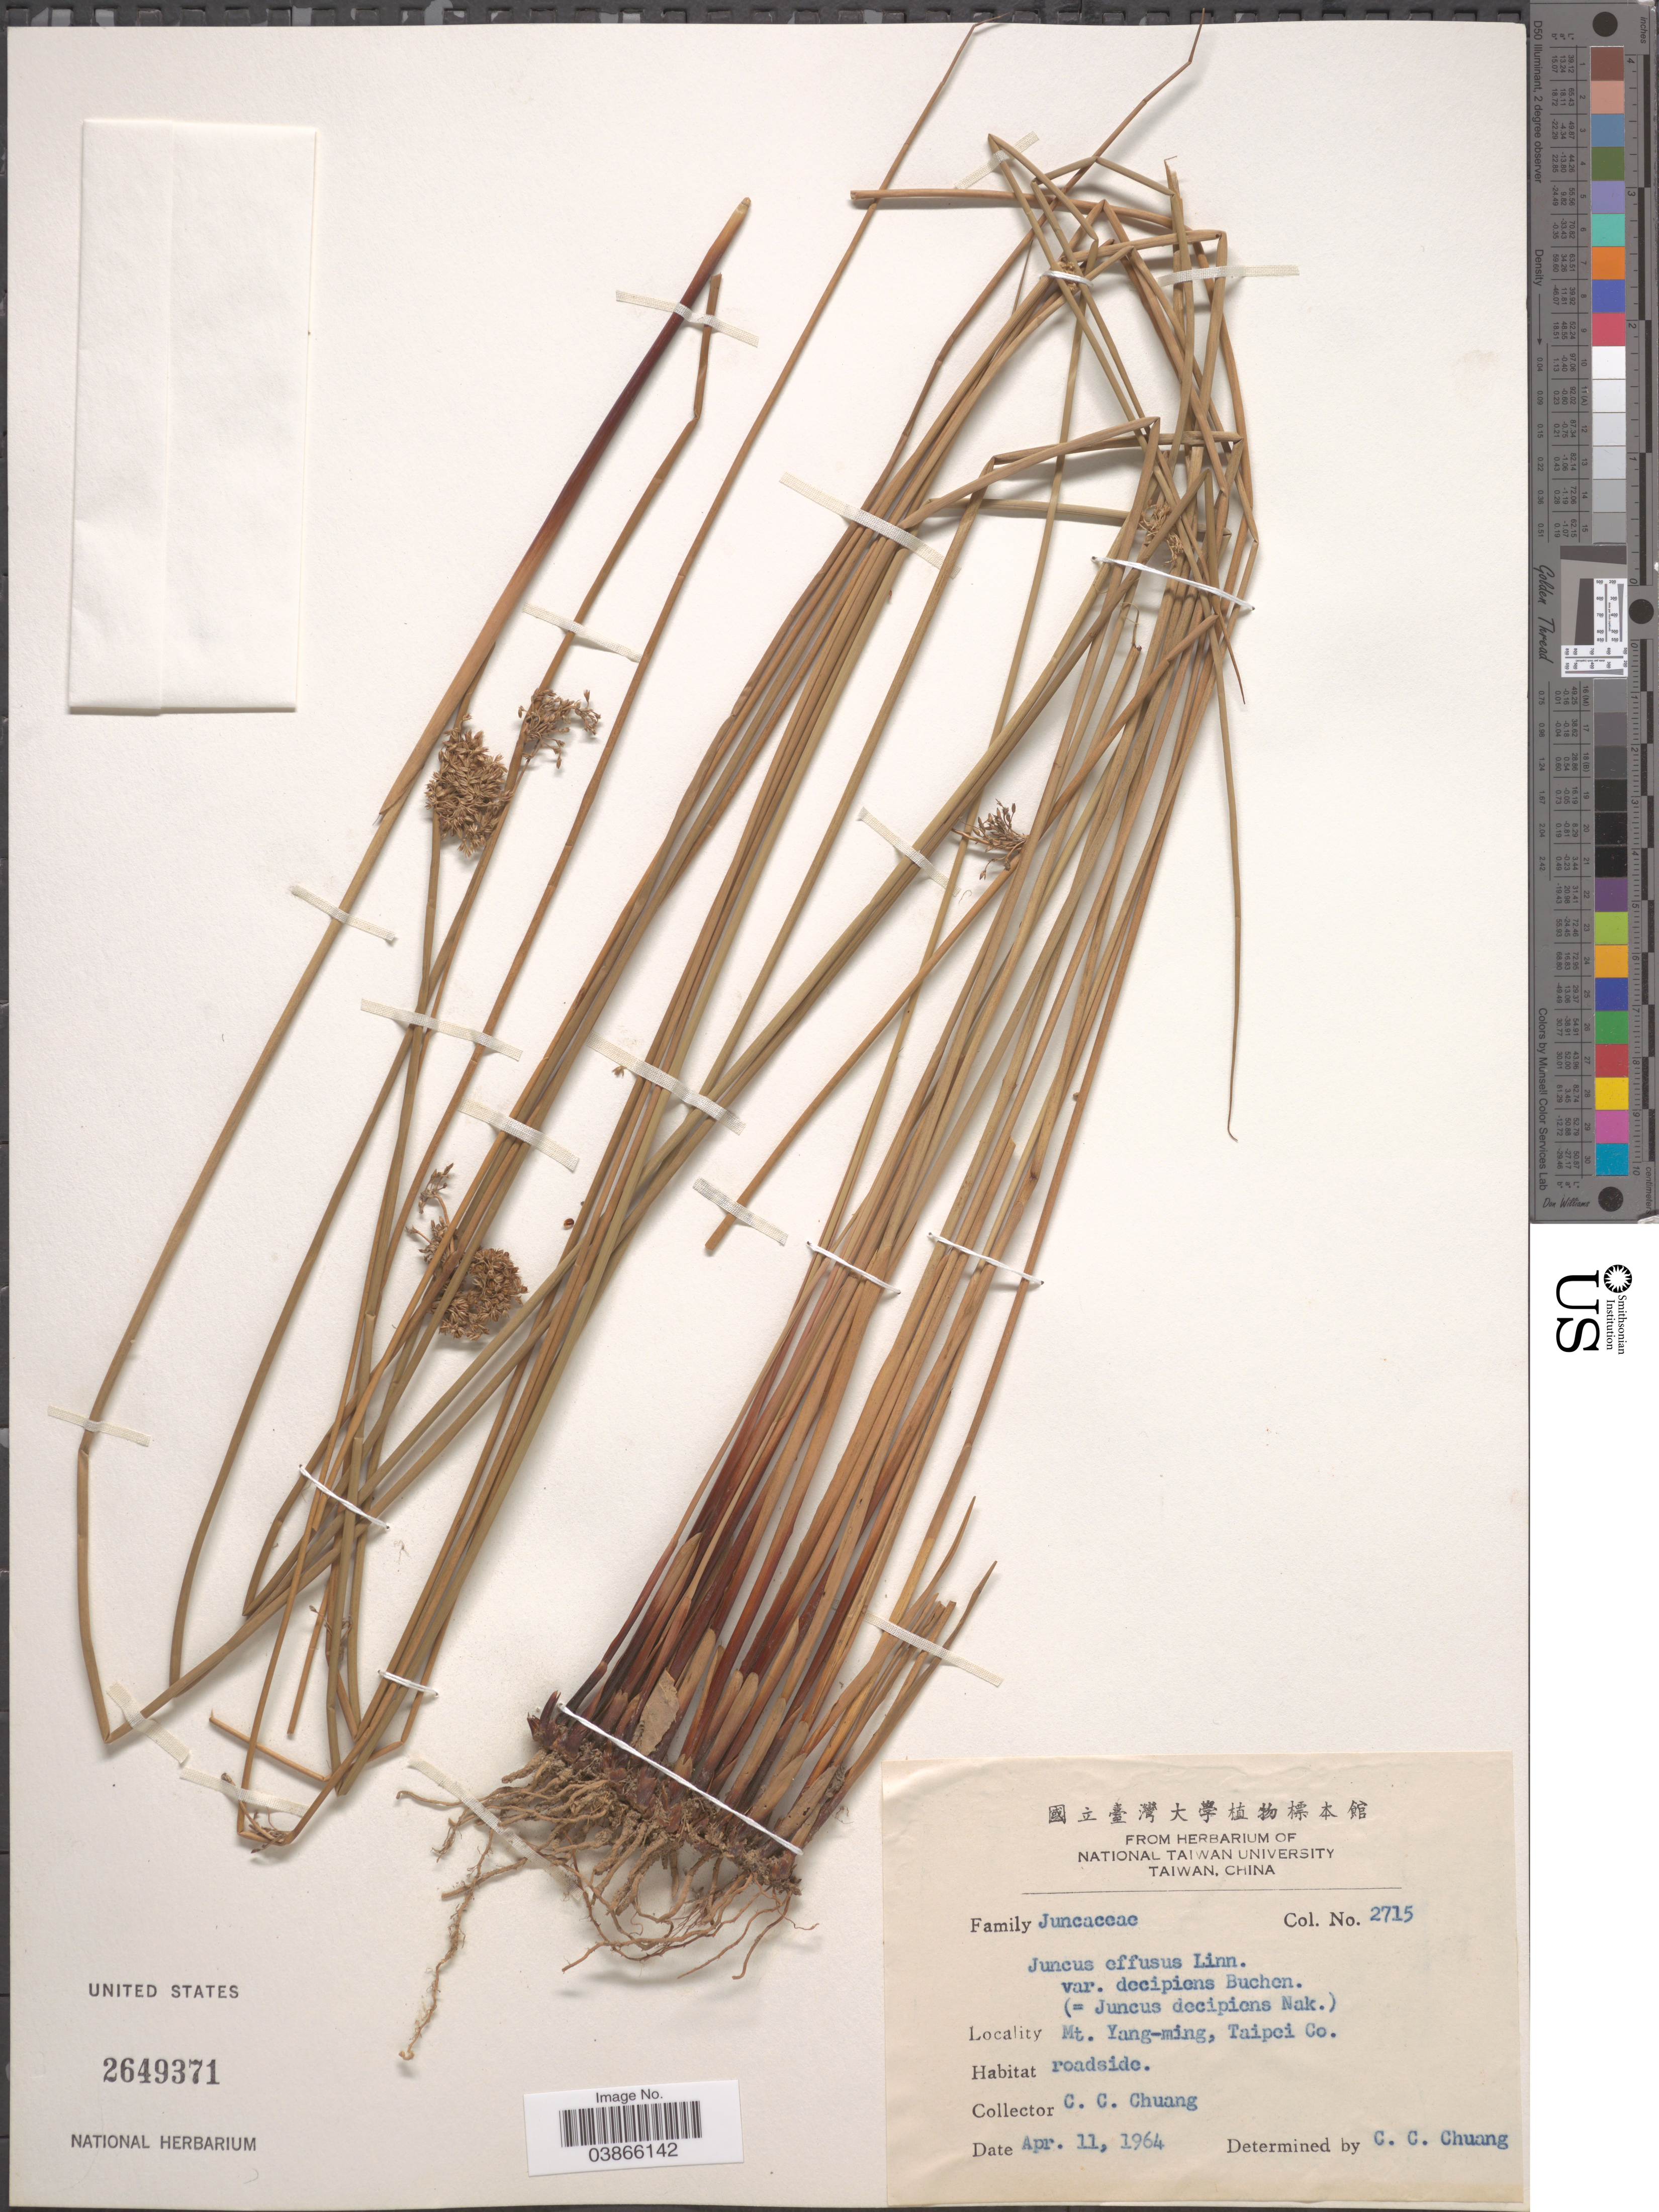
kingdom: Plantae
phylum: Tracheophyta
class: Liliopsida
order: Poales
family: Juncaceae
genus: Juncus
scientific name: Juncus effusus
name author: L.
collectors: C. C. Chuang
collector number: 2715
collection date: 1964-04-11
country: Taiwan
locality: Mt. Yang-ming, Taipei Co.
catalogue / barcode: US 2649371